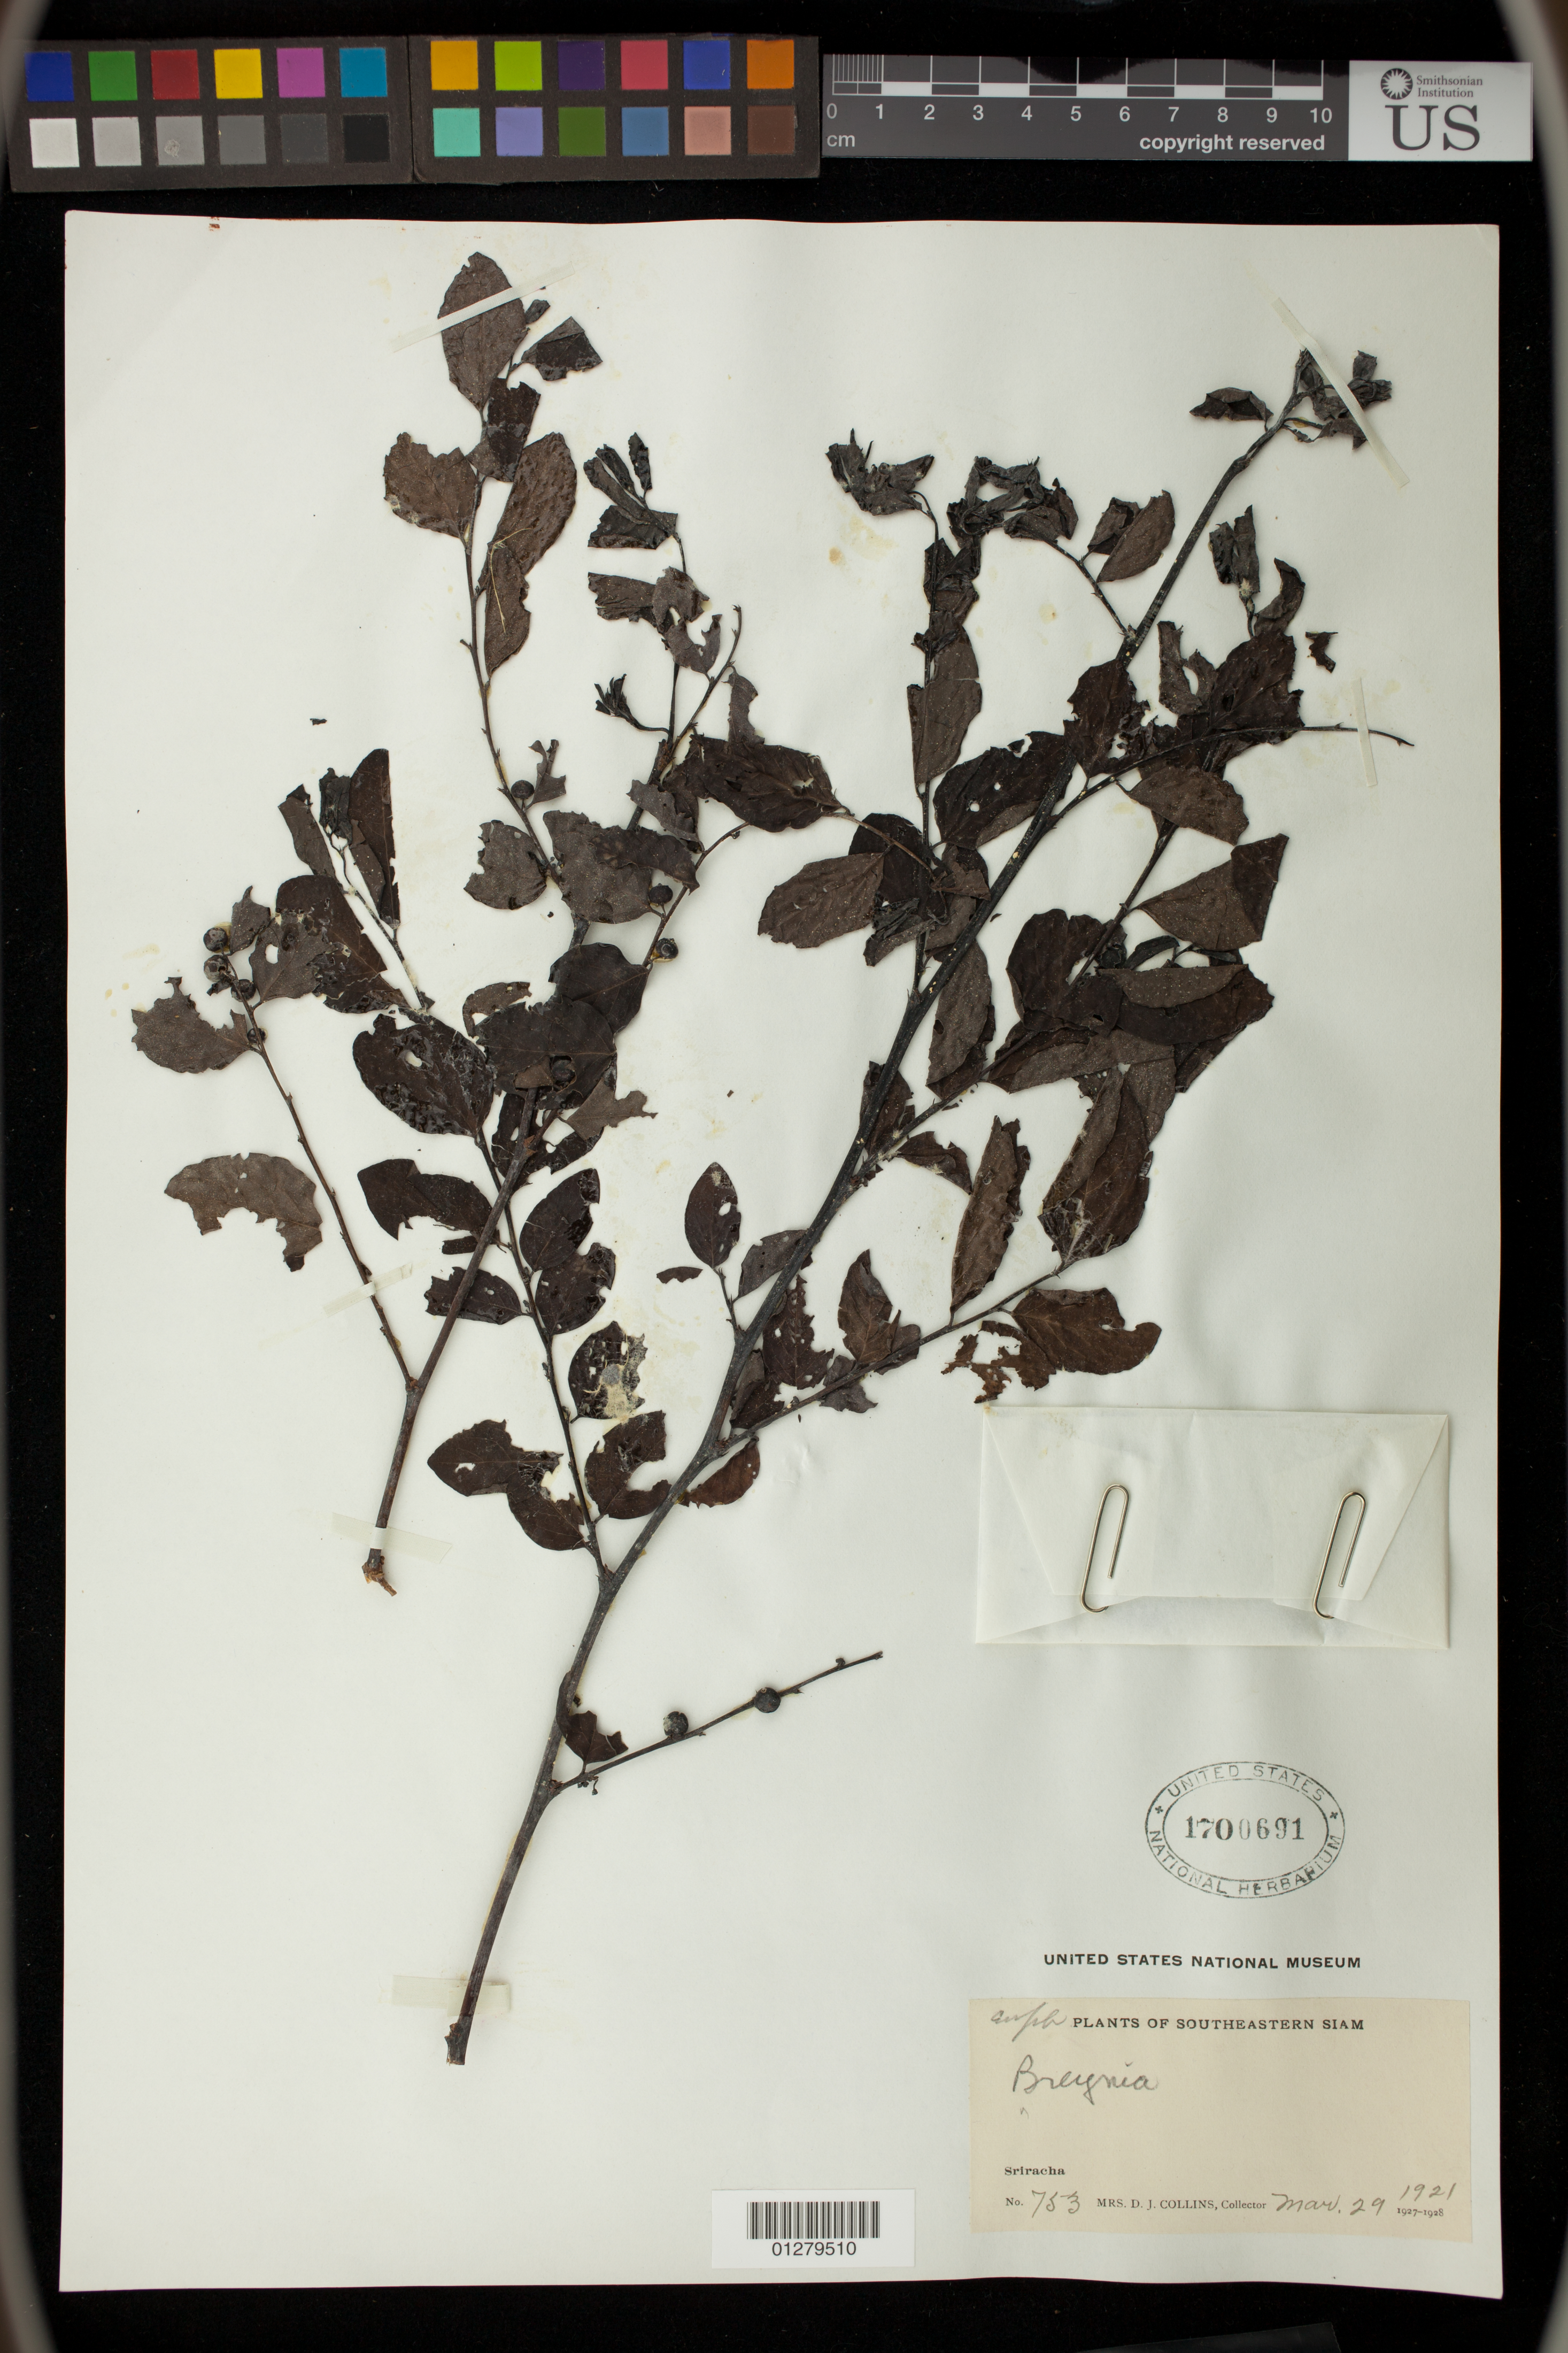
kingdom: Plantae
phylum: Tracheophyta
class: Magnoliopsida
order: Malpighiales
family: Phyllanthaceae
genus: Breynia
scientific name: Breynia sp.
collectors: D. Collins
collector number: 753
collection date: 1921-03-29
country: Thailand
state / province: Chon Buri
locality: Southeastern Siam. Sriracha.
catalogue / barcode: US 1700691